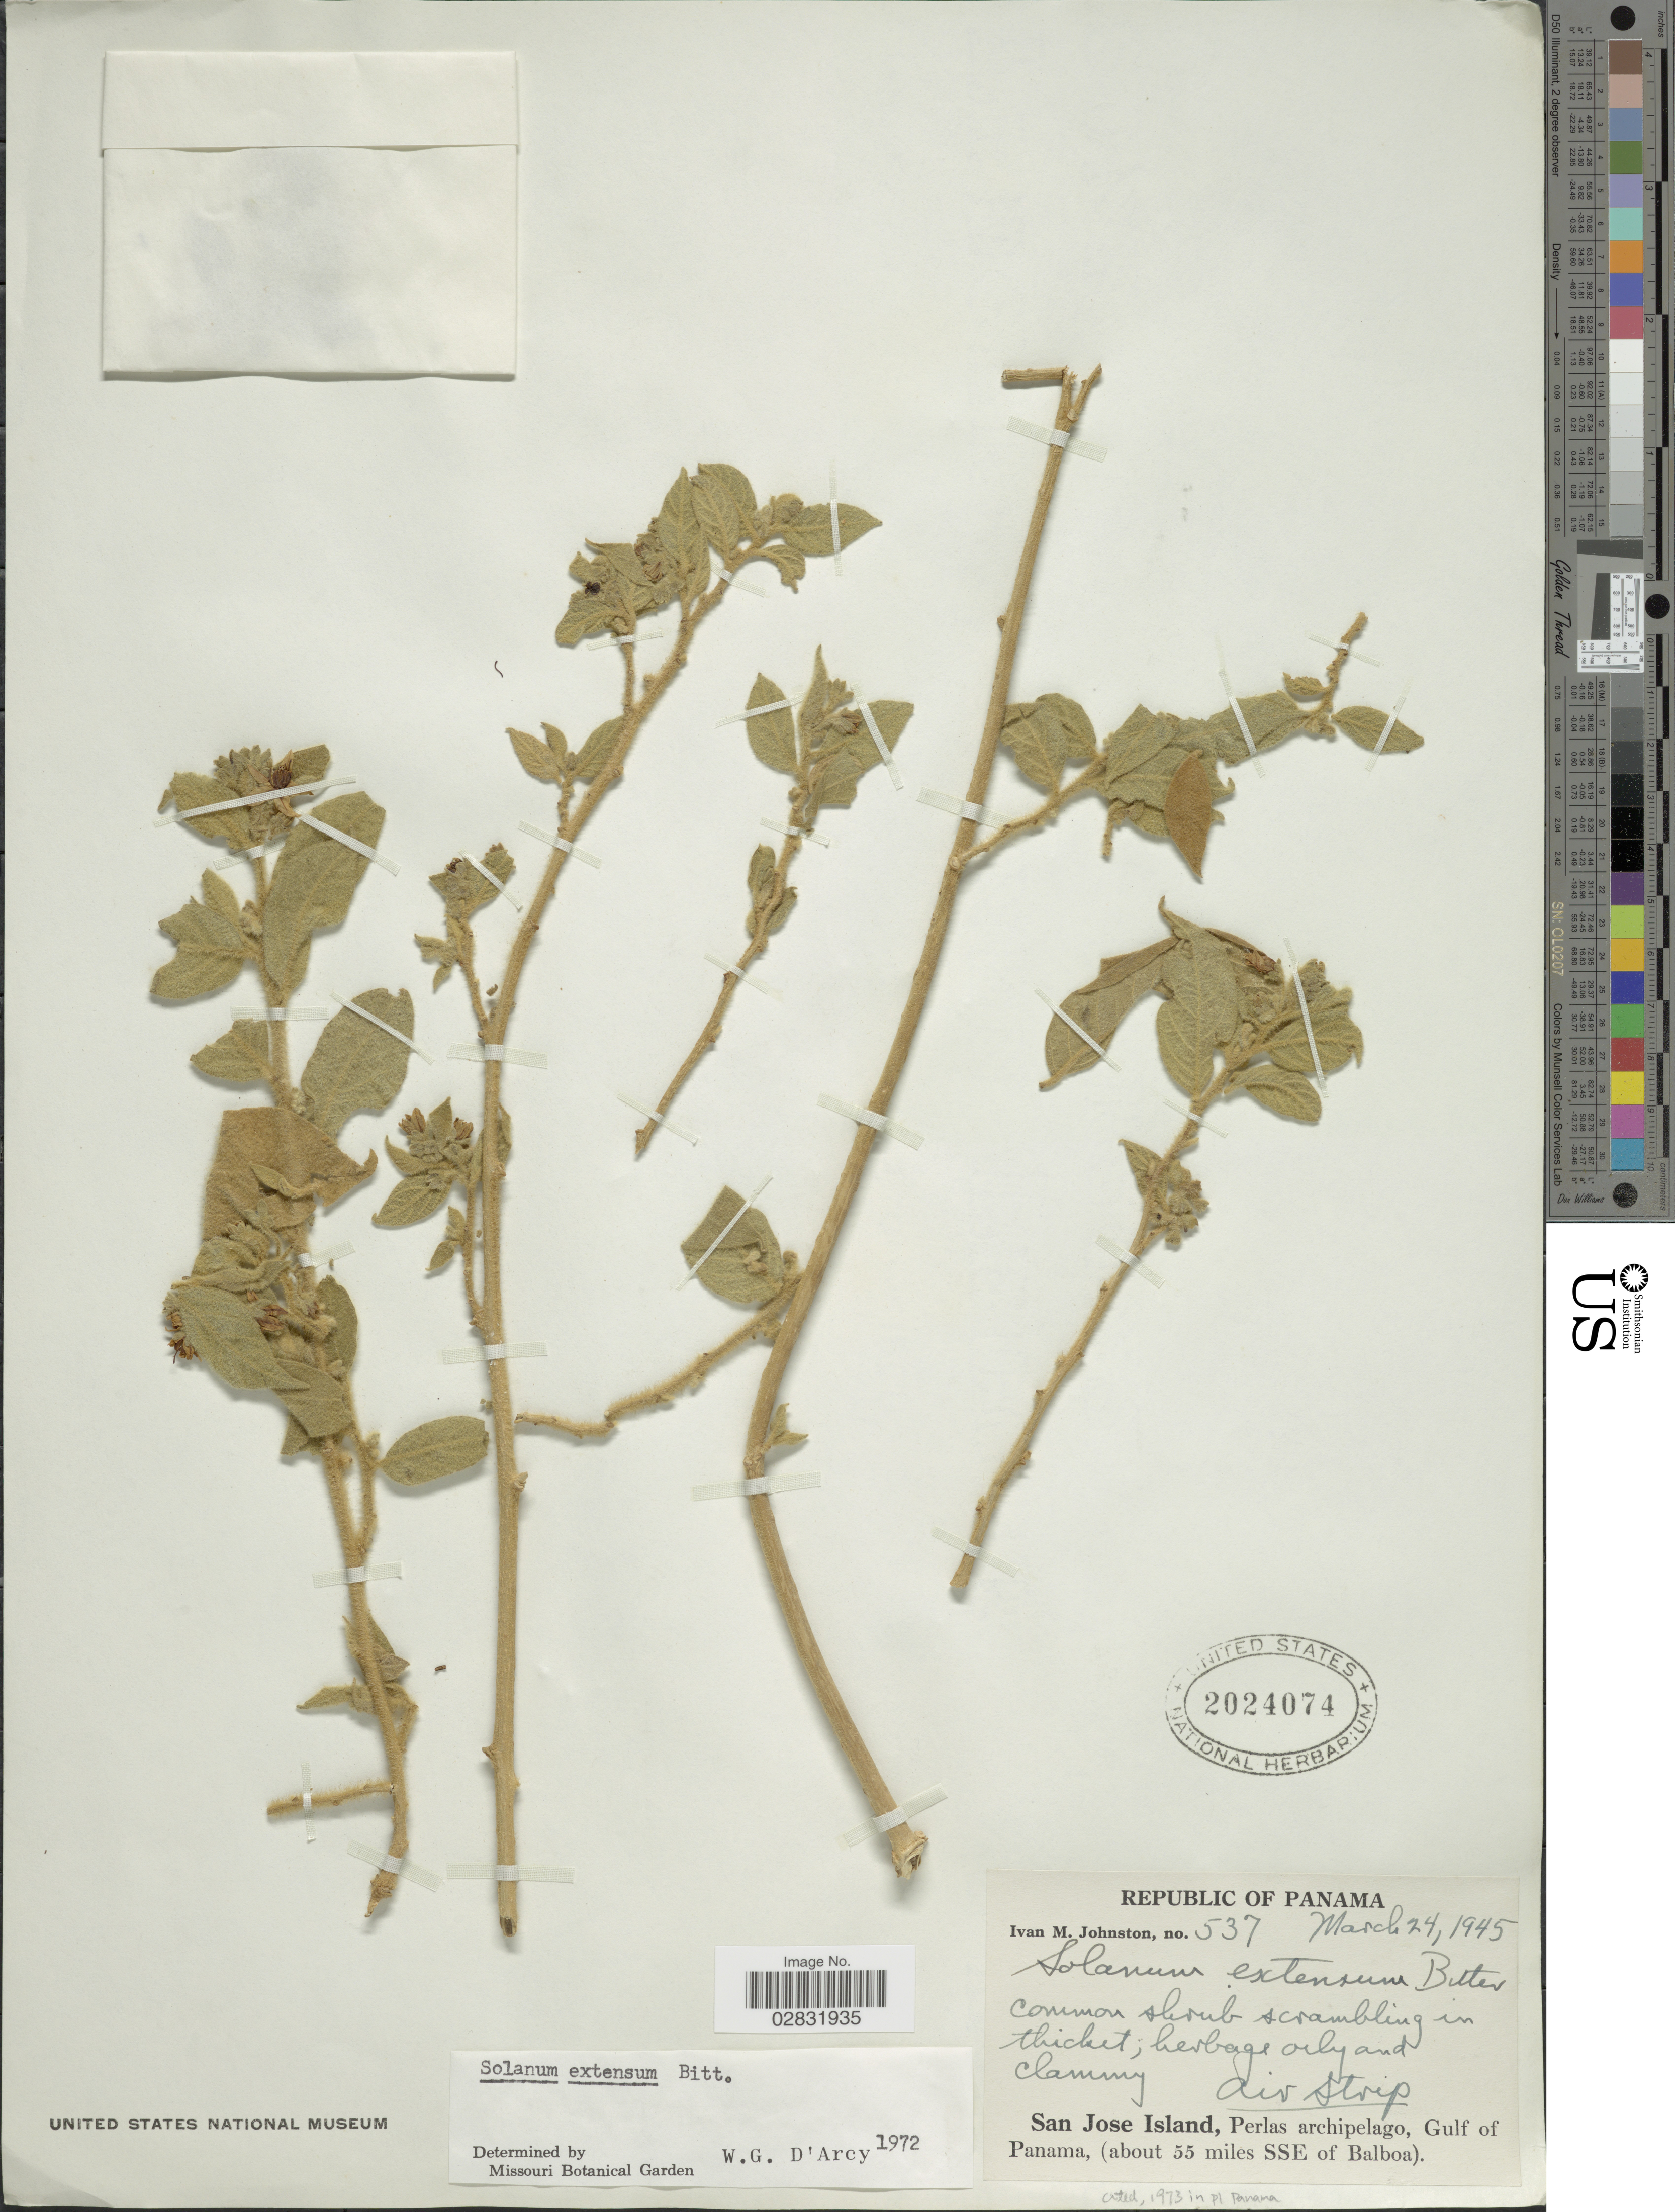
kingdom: Plantae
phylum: Tracheophyta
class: Magnoliopsida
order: Solanales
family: Solanaceae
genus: Solanum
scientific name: Solanum extensum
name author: Bitter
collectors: I.M. Johnston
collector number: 537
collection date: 1945-03-24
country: Panama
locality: Air Strip. San Jose Island, Perlas archipelago, Gulf of Panama, ( about 55 miles SSE of Balboa).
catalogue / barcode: US 2024074